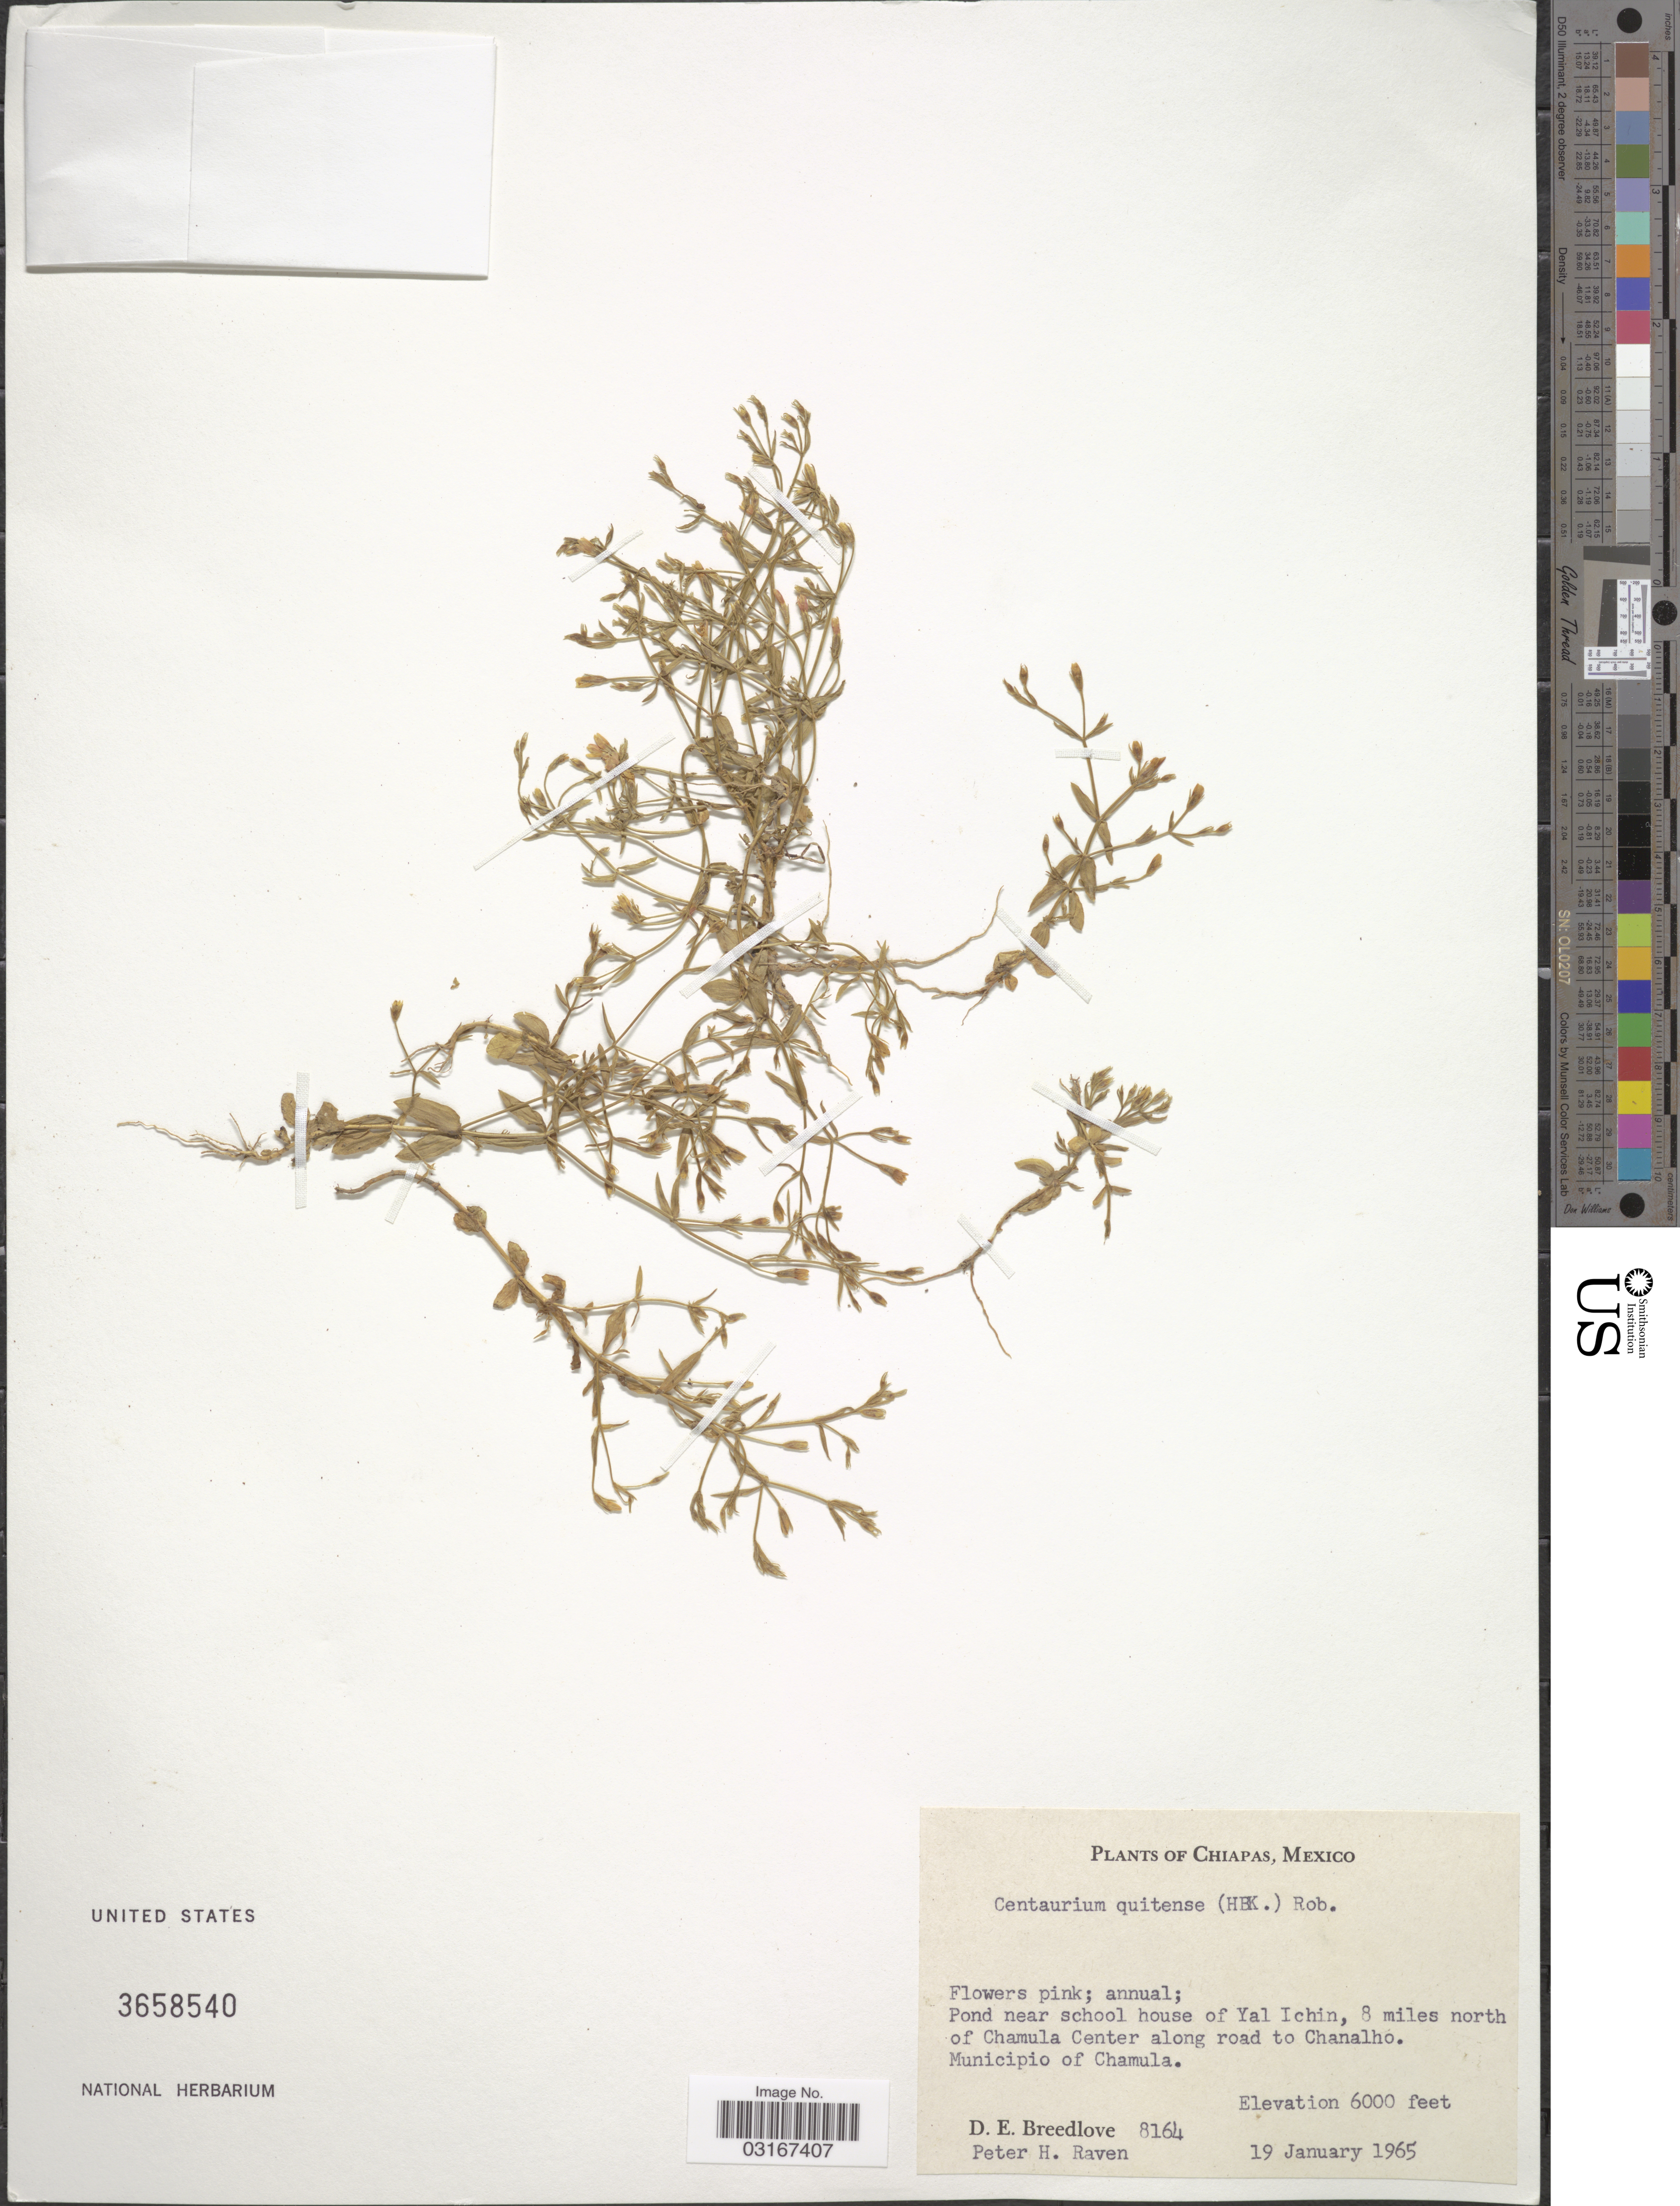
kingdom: Plantae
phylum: Tracheophyta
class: Magnoliopsida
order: Gentianales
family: Gentianaceae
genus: Centaurium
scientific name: Centaurium quitense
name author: (Kunth) B.L. Rob.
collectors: D. E. Breedlove & P. Raven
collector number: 8164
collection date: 1965-01-19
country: Mexico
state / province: Chiapas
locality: Pond near school house at Yal Ichin, 8 miles north of Chamula Center along road to Chanalho. Municipio of Chamula.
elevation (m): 1829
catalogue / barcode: US 3658540